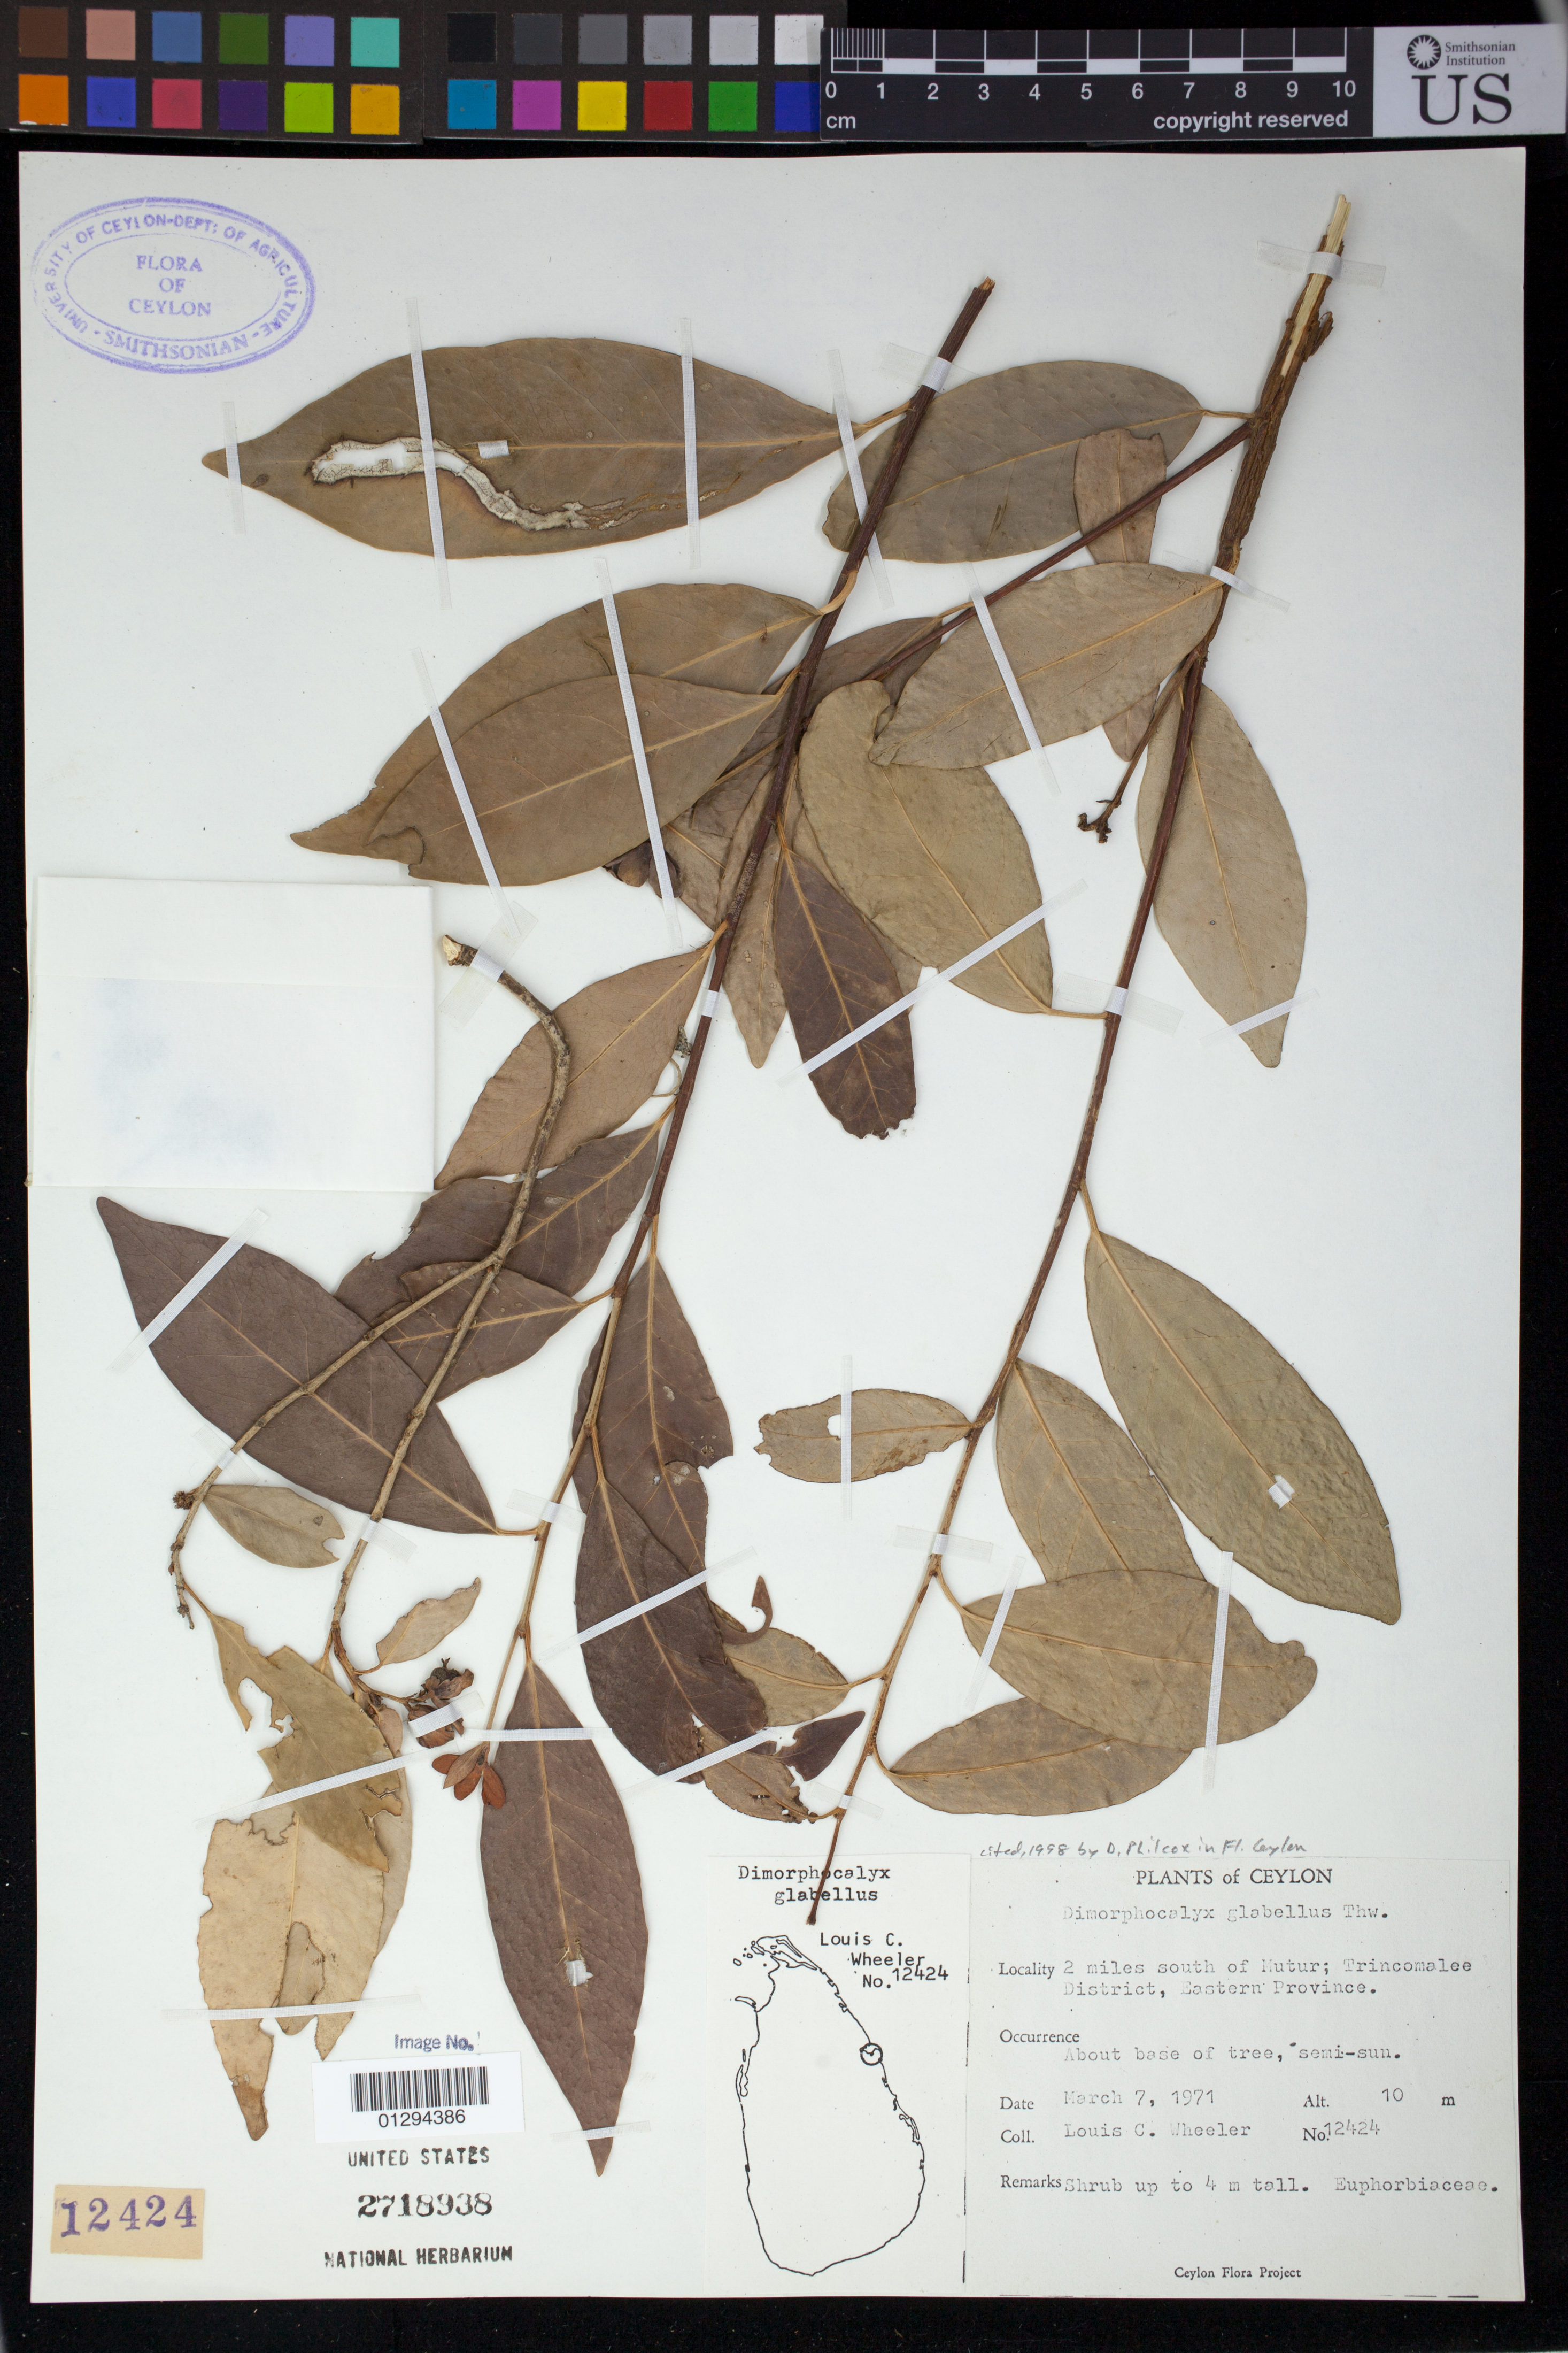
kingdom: Plantae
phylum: Tracheophyta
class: Magnoliopsida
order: Malpighiales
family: Euphorbiaceae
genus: Dimorphocalyx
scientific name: Dimorphocalyx glabellus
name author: Thwaites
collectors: L. C. Wheeler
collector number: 12424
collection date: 1971-03-07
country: Sri Lanka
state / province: Eastern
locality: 2 miles south of Mutur; Trincomalee District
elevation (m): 10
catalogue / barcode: US 2718938